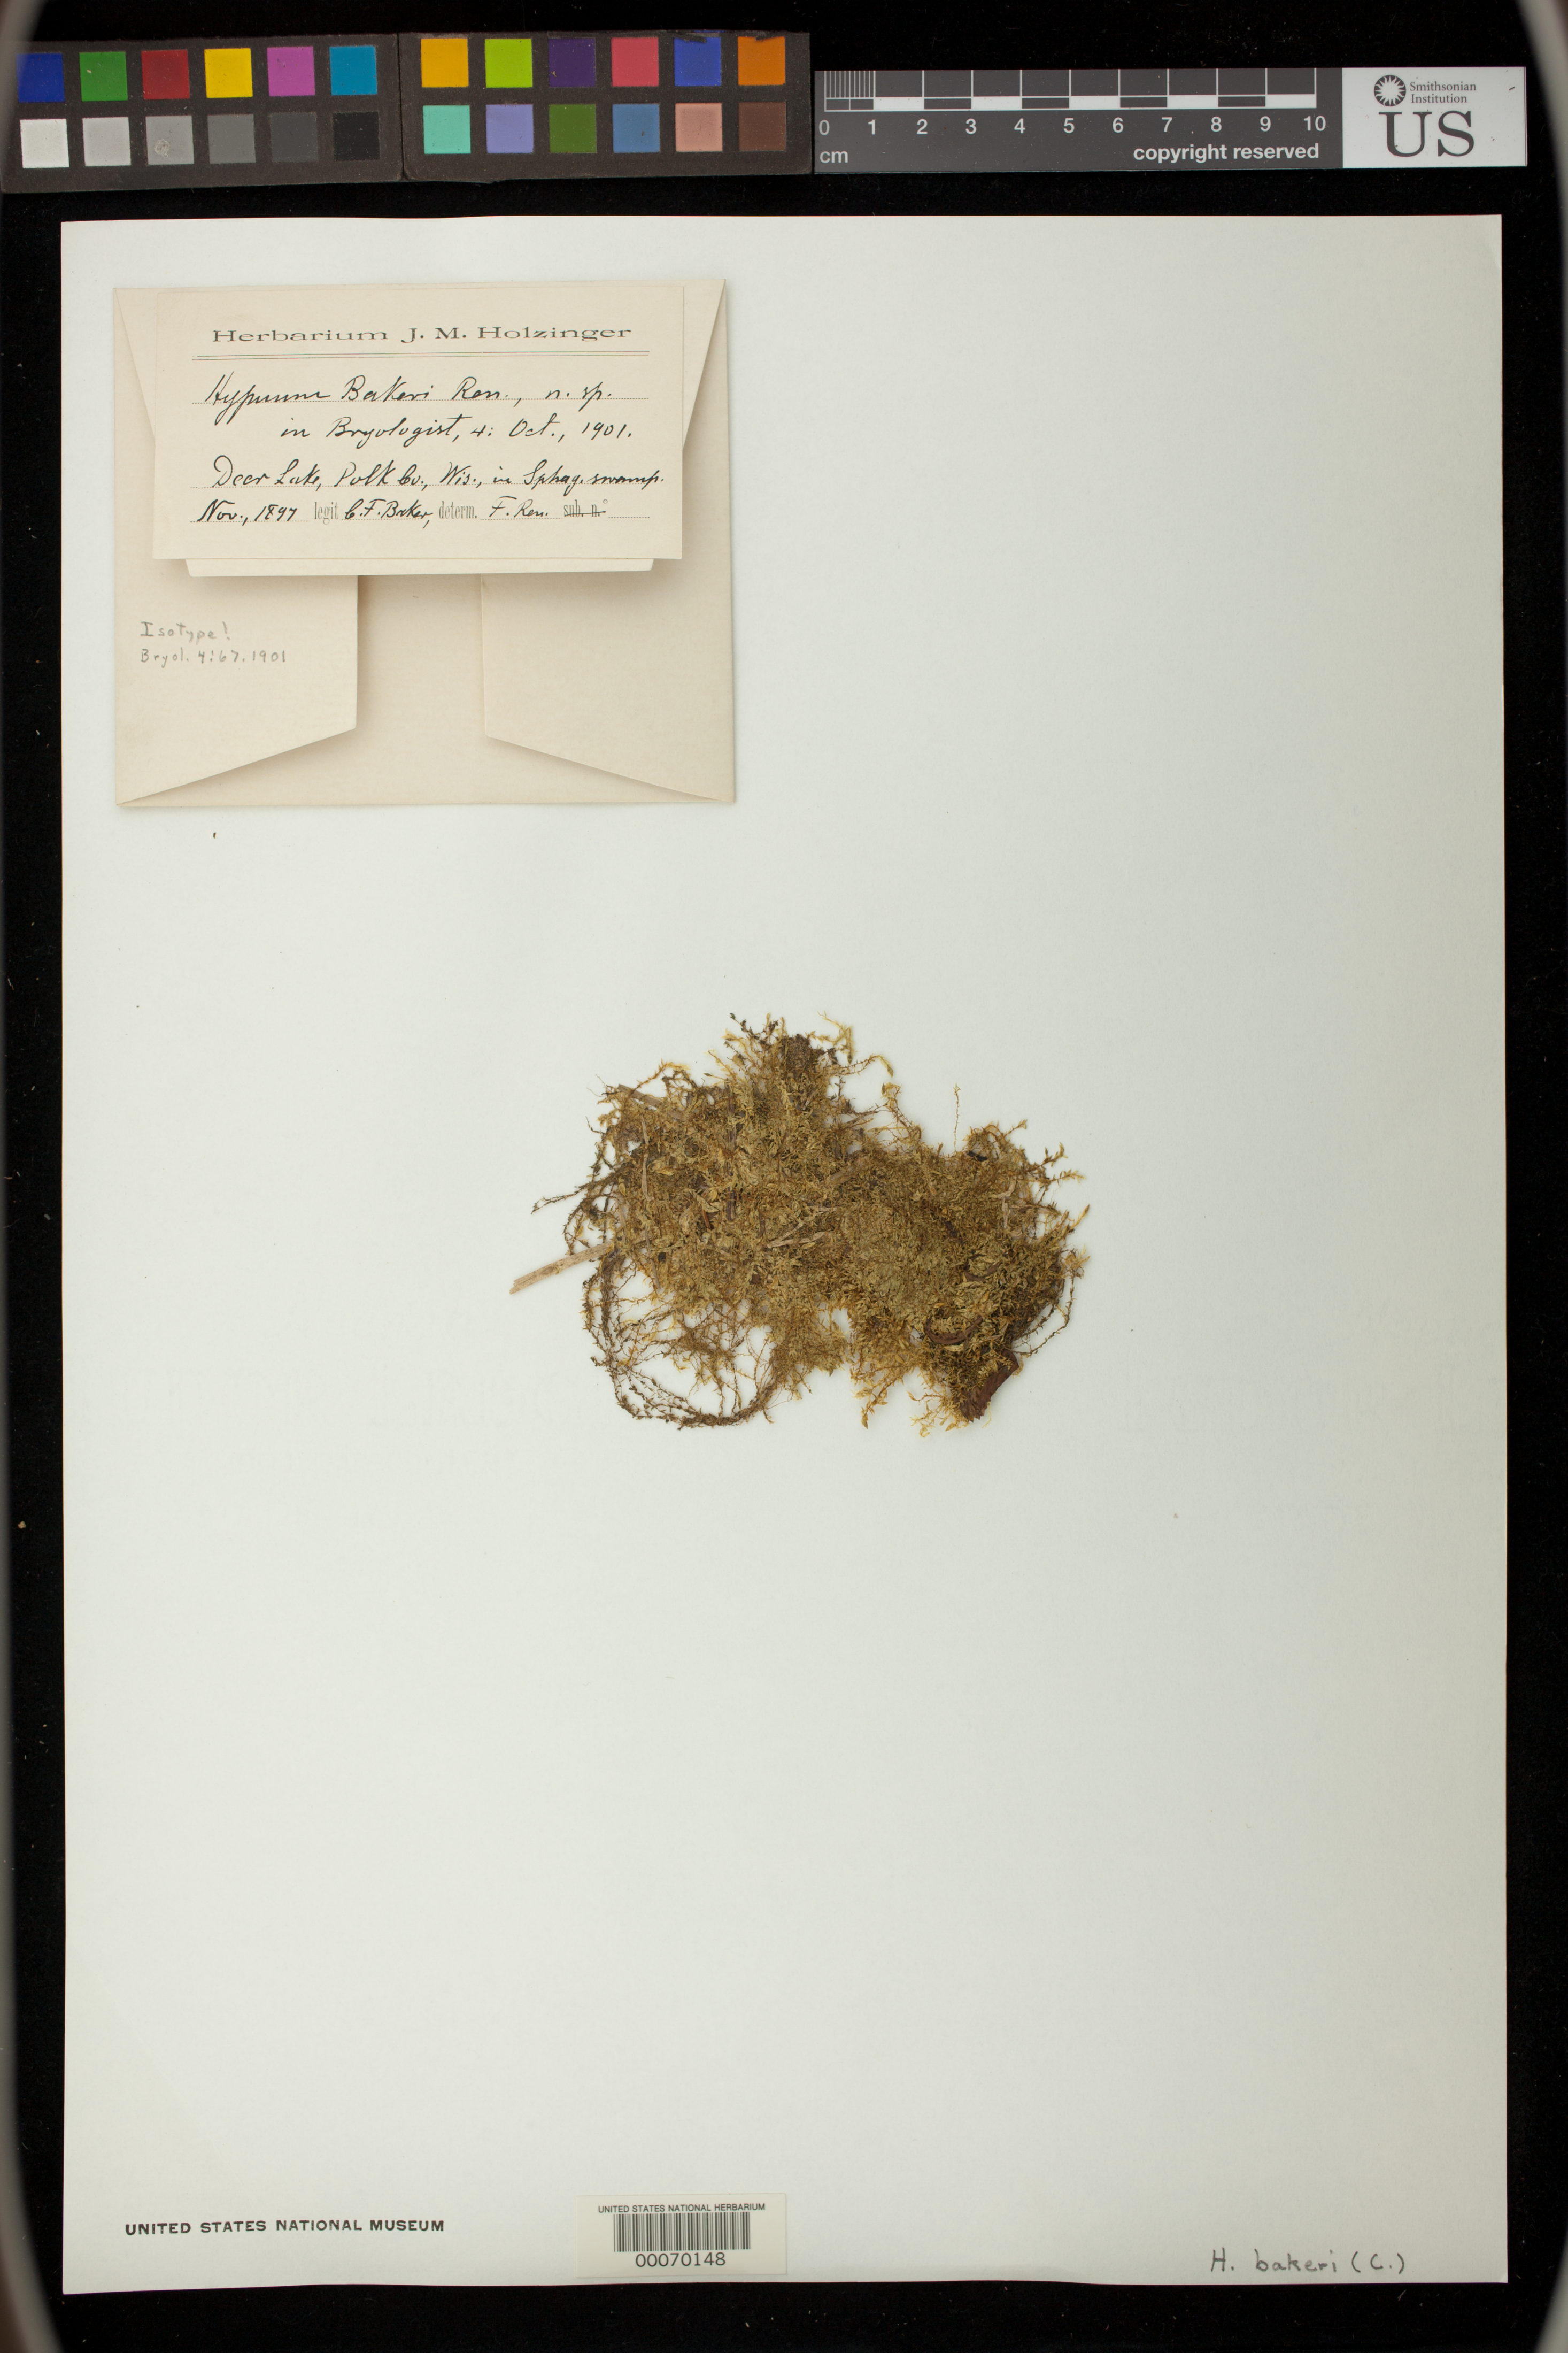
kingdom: Plantae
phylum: Bryophyta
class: Bryopsida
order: Hypnales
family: Hypnaceae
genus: Hypnum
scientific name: Hypnum bakeri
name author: Renauld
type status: Isotype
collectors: C. F. Baker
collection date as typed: Nov 1897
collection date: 1897-11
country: United States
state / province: Wisconsin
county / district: Polk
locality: Deer Lake.